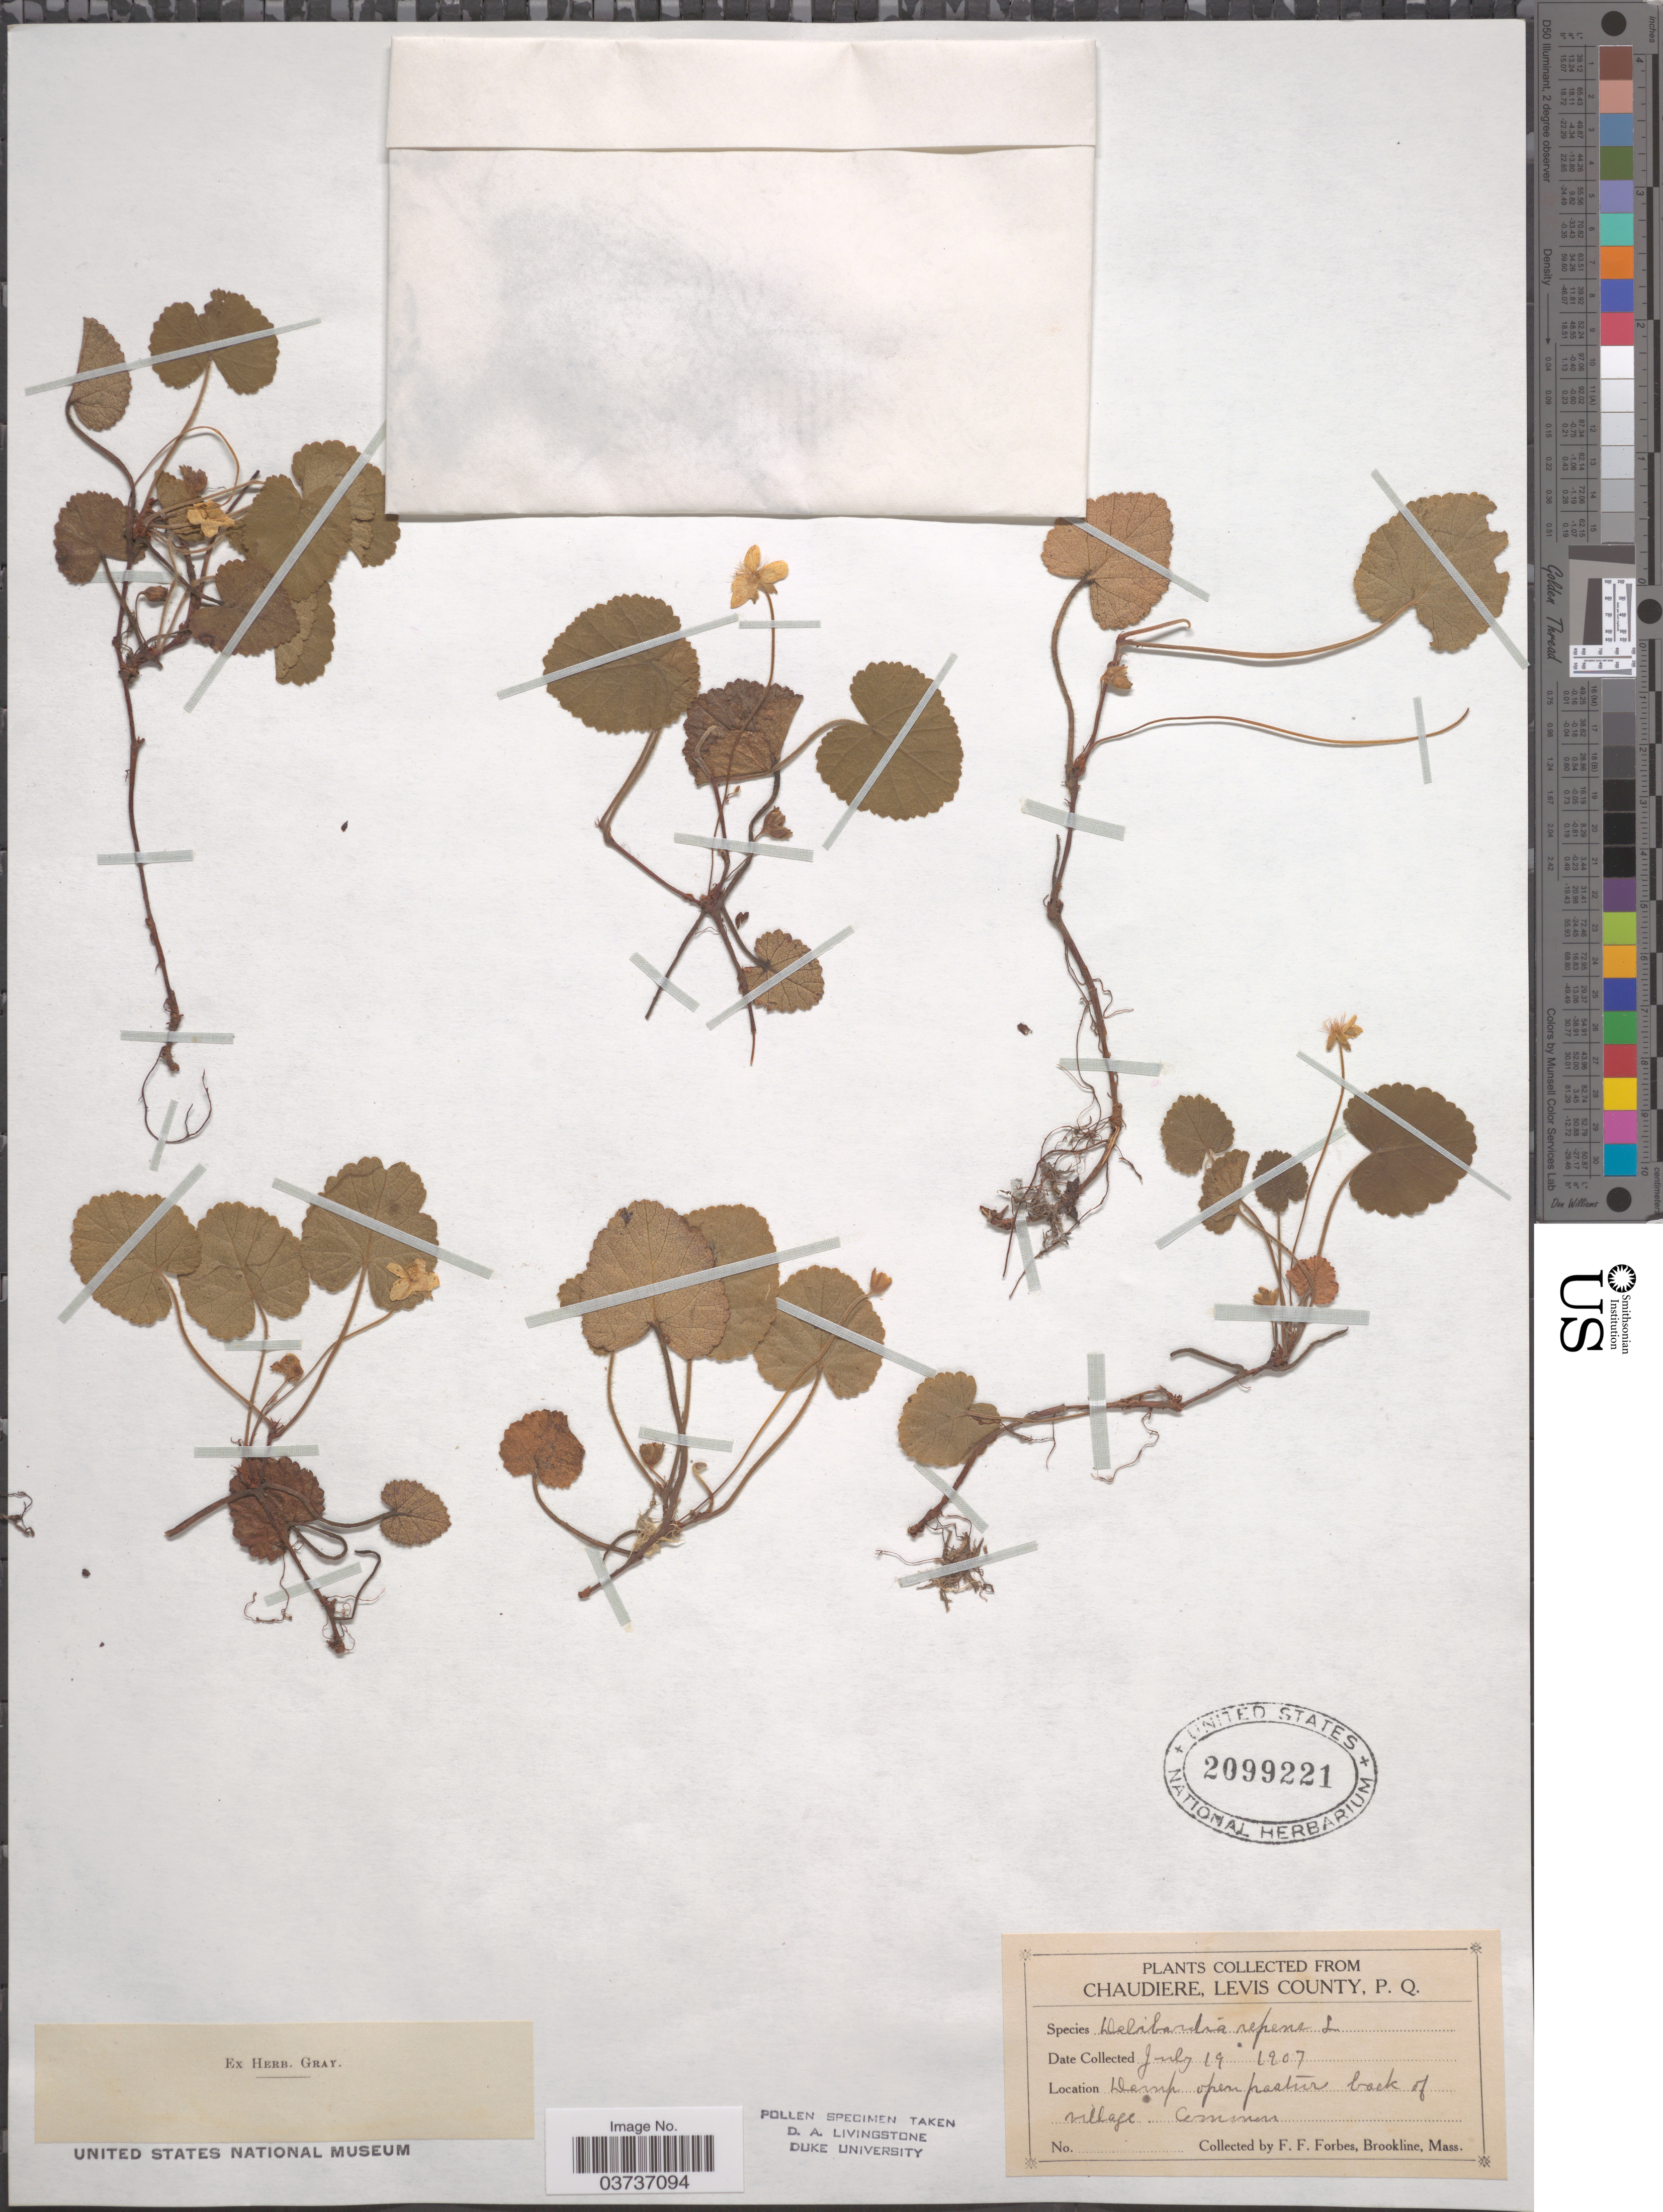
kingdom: Plantae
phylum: Tracheophyta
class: Magnoliopsida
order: Rosales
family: Rosaceae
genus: Dalibarda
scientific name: Dalibarda repens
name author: L.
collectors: F. Forbes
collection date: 1907-07-19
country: Canada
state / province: Quebec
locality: Chaudiere, Levis County, P.Q.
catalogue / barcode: US 2099221